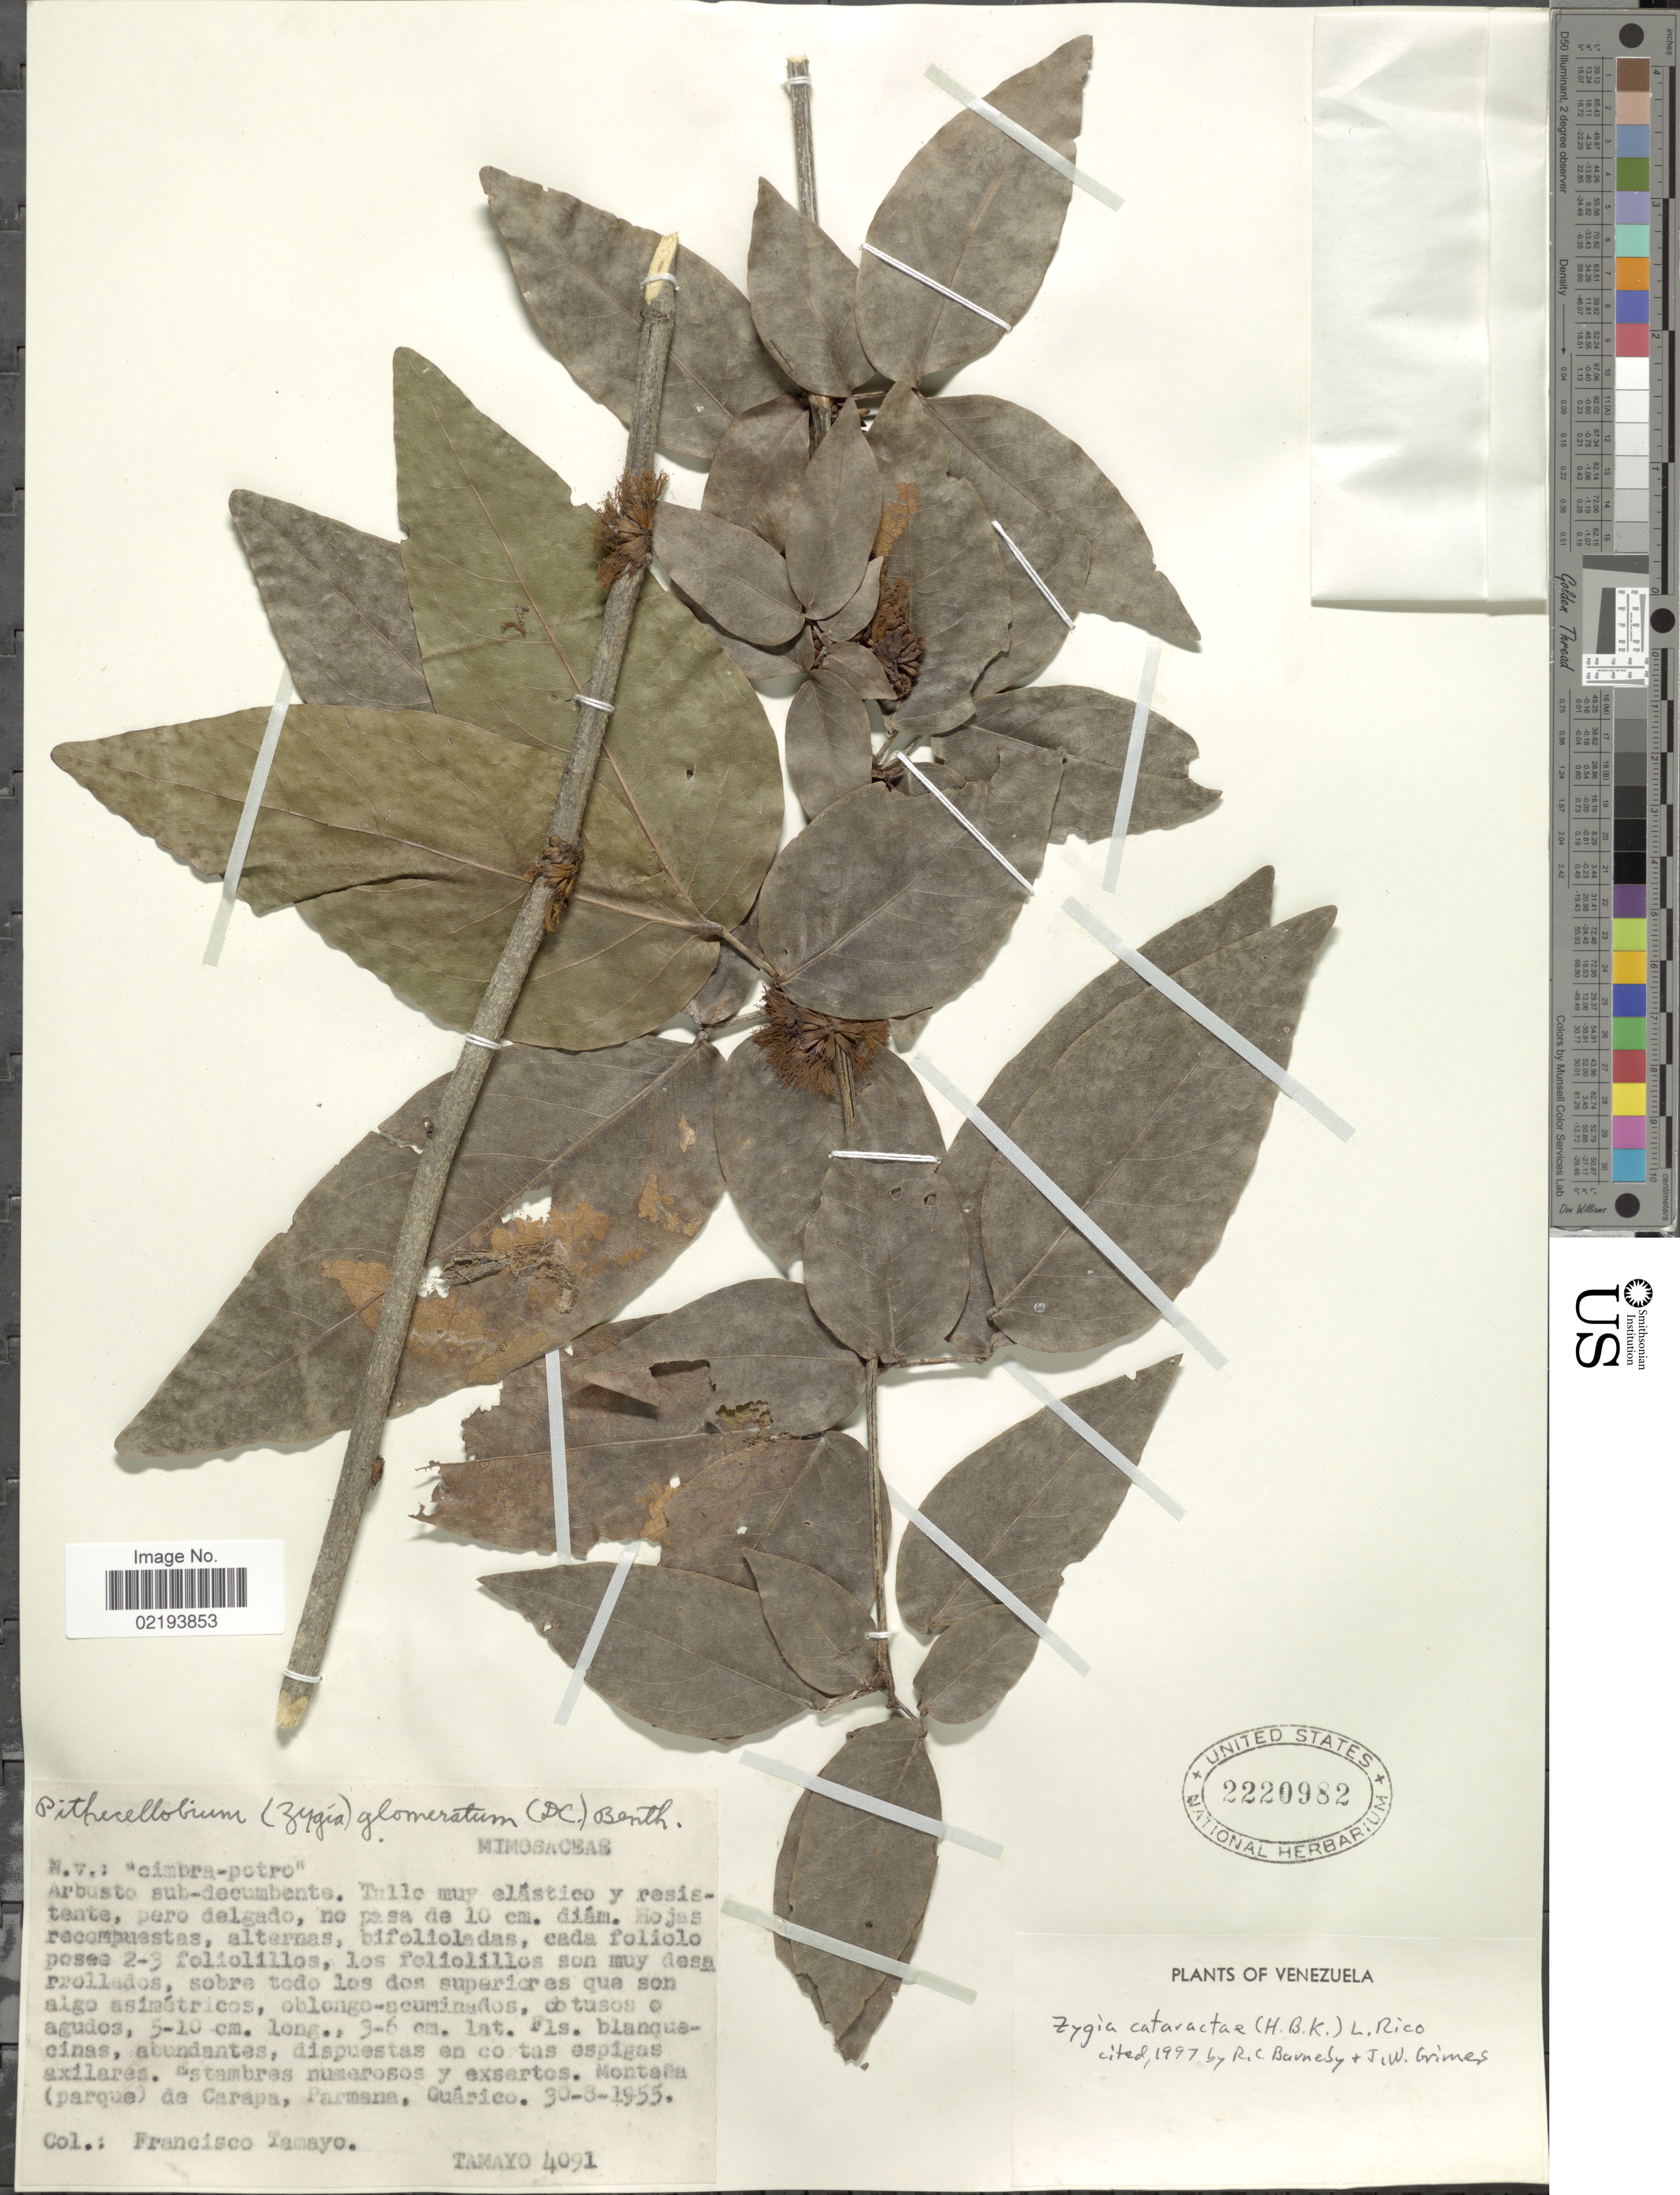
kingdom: Plantae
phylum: Tracheophyta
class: Magnoliopsida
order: Fabales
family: Fabaceae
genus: Zygia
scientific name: Zygia cataractae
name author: (Kunth) L. Rico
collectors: F. Tamayo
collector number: TAMAYO 4091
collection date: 1955-08-30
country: Venezuela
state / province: Guárico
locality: Montaña (parque) de Carapa, Parmana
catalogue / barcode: US 2220982